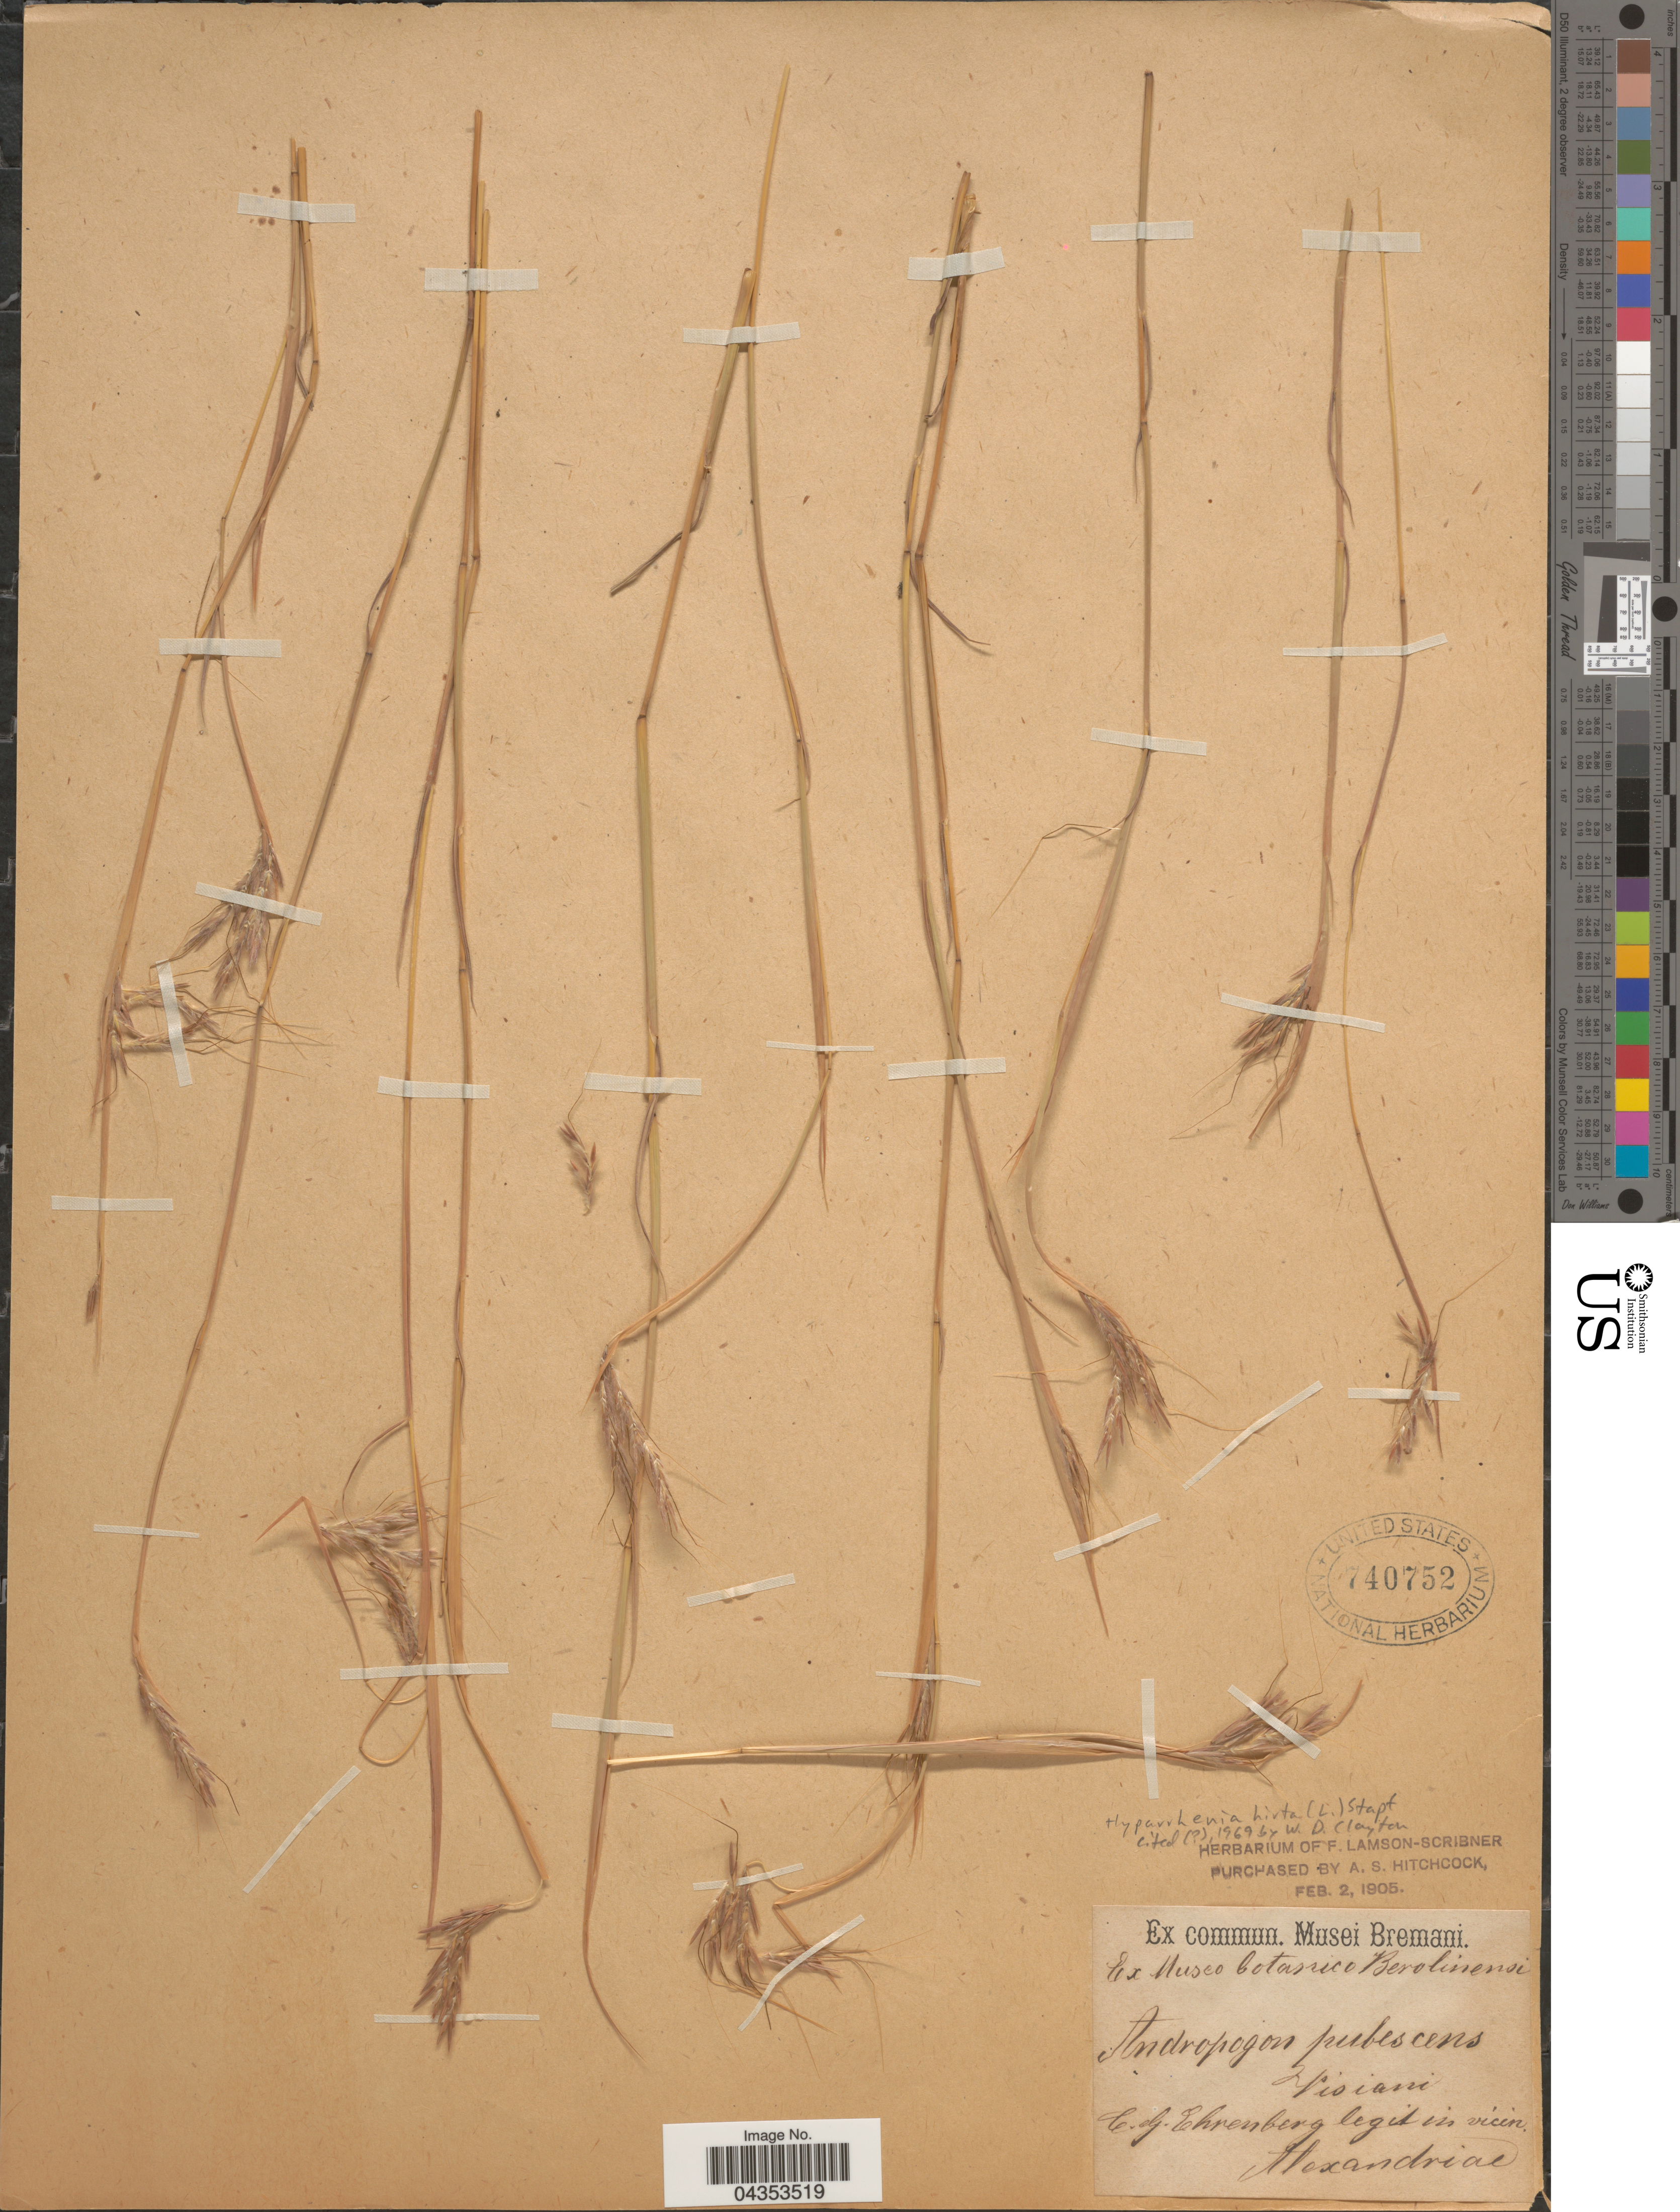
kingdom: Plantae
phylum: Tracheophyta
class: Liliopsida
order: Poales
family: Poaceae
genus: Hyparrhenia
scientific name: Hyparrhenia hirta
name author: (L.) Stapf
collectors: C. Ehrenberg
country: Egypt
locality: In viccin. Alexandria.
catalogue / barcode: US 740752